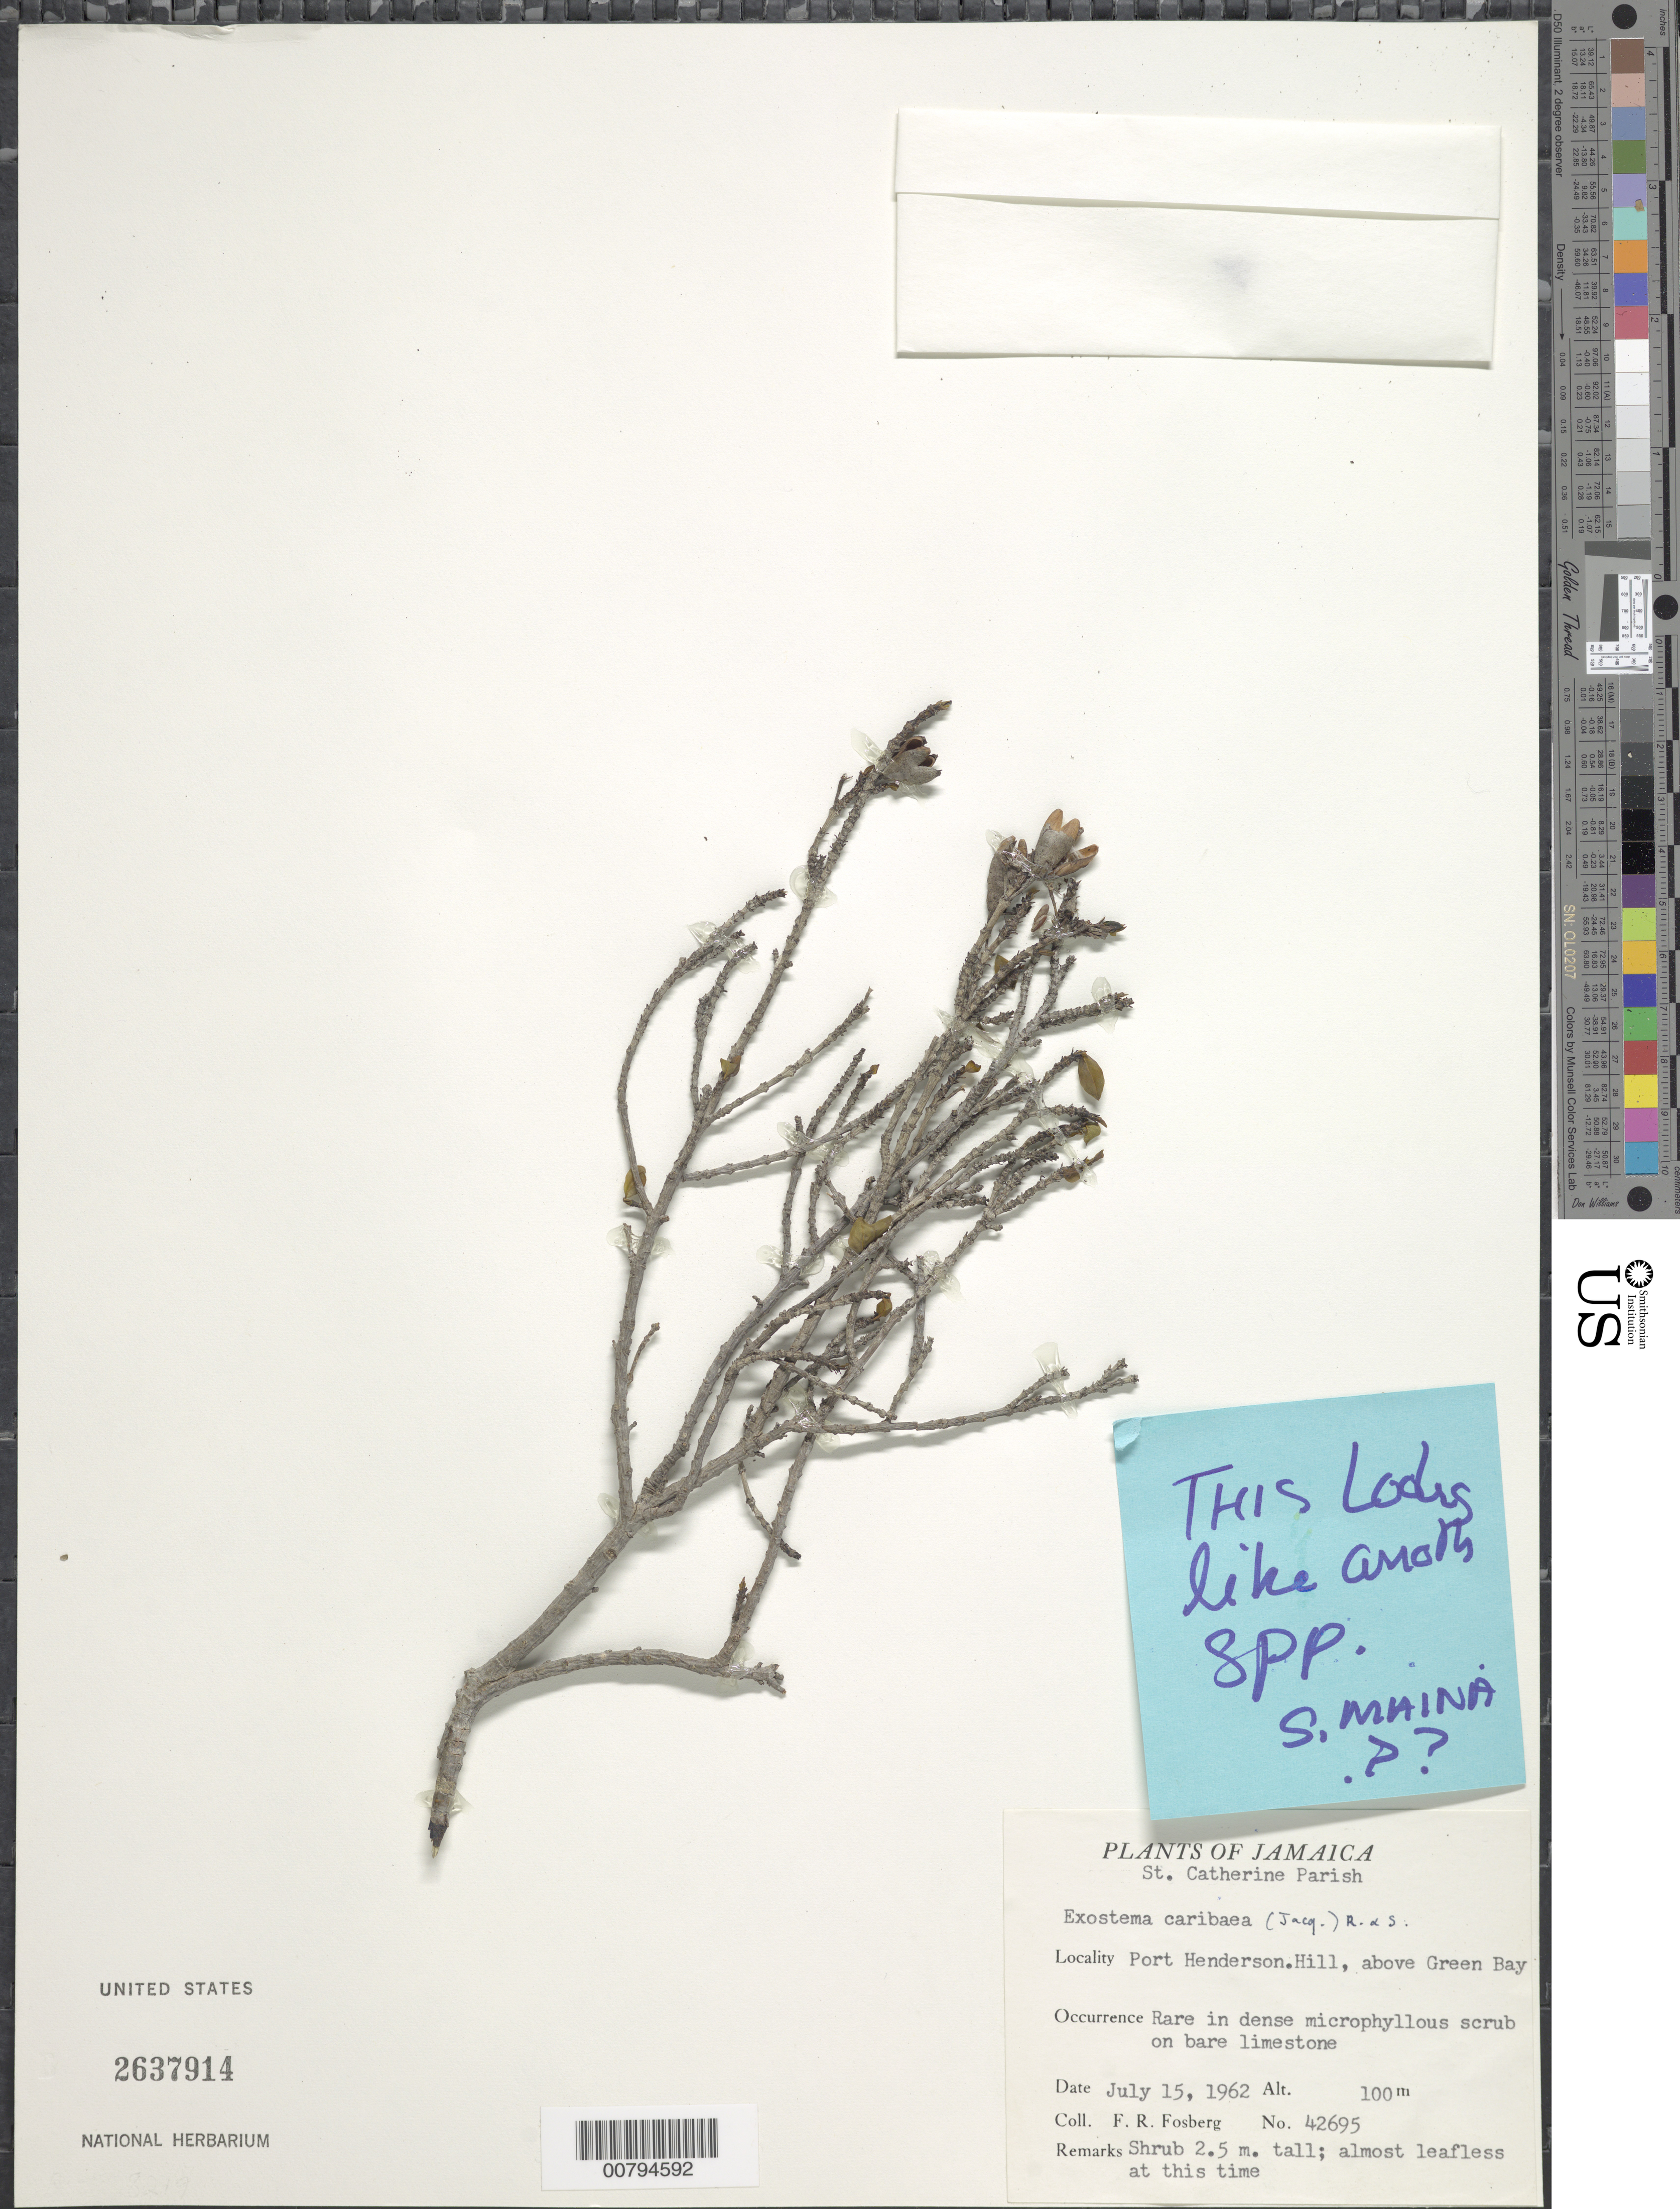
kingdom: Plantae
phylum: Tracheophyta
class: Magnoliopsida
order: Gentianales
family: Rubiaceae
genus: Exostema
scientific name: Exostema caribaeum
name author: (Jacq.) Roem. & Schult.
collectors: F. R. Fosberg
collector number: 42695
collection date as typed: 15 Jul 1962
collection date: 1962-07-15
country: Jamaica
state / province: Saint Catherine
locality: Port Henderson. Hill, above Green Bay.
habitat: Hill. In dense microphyllous scrub on bare limestone.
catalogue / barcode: US 2637914